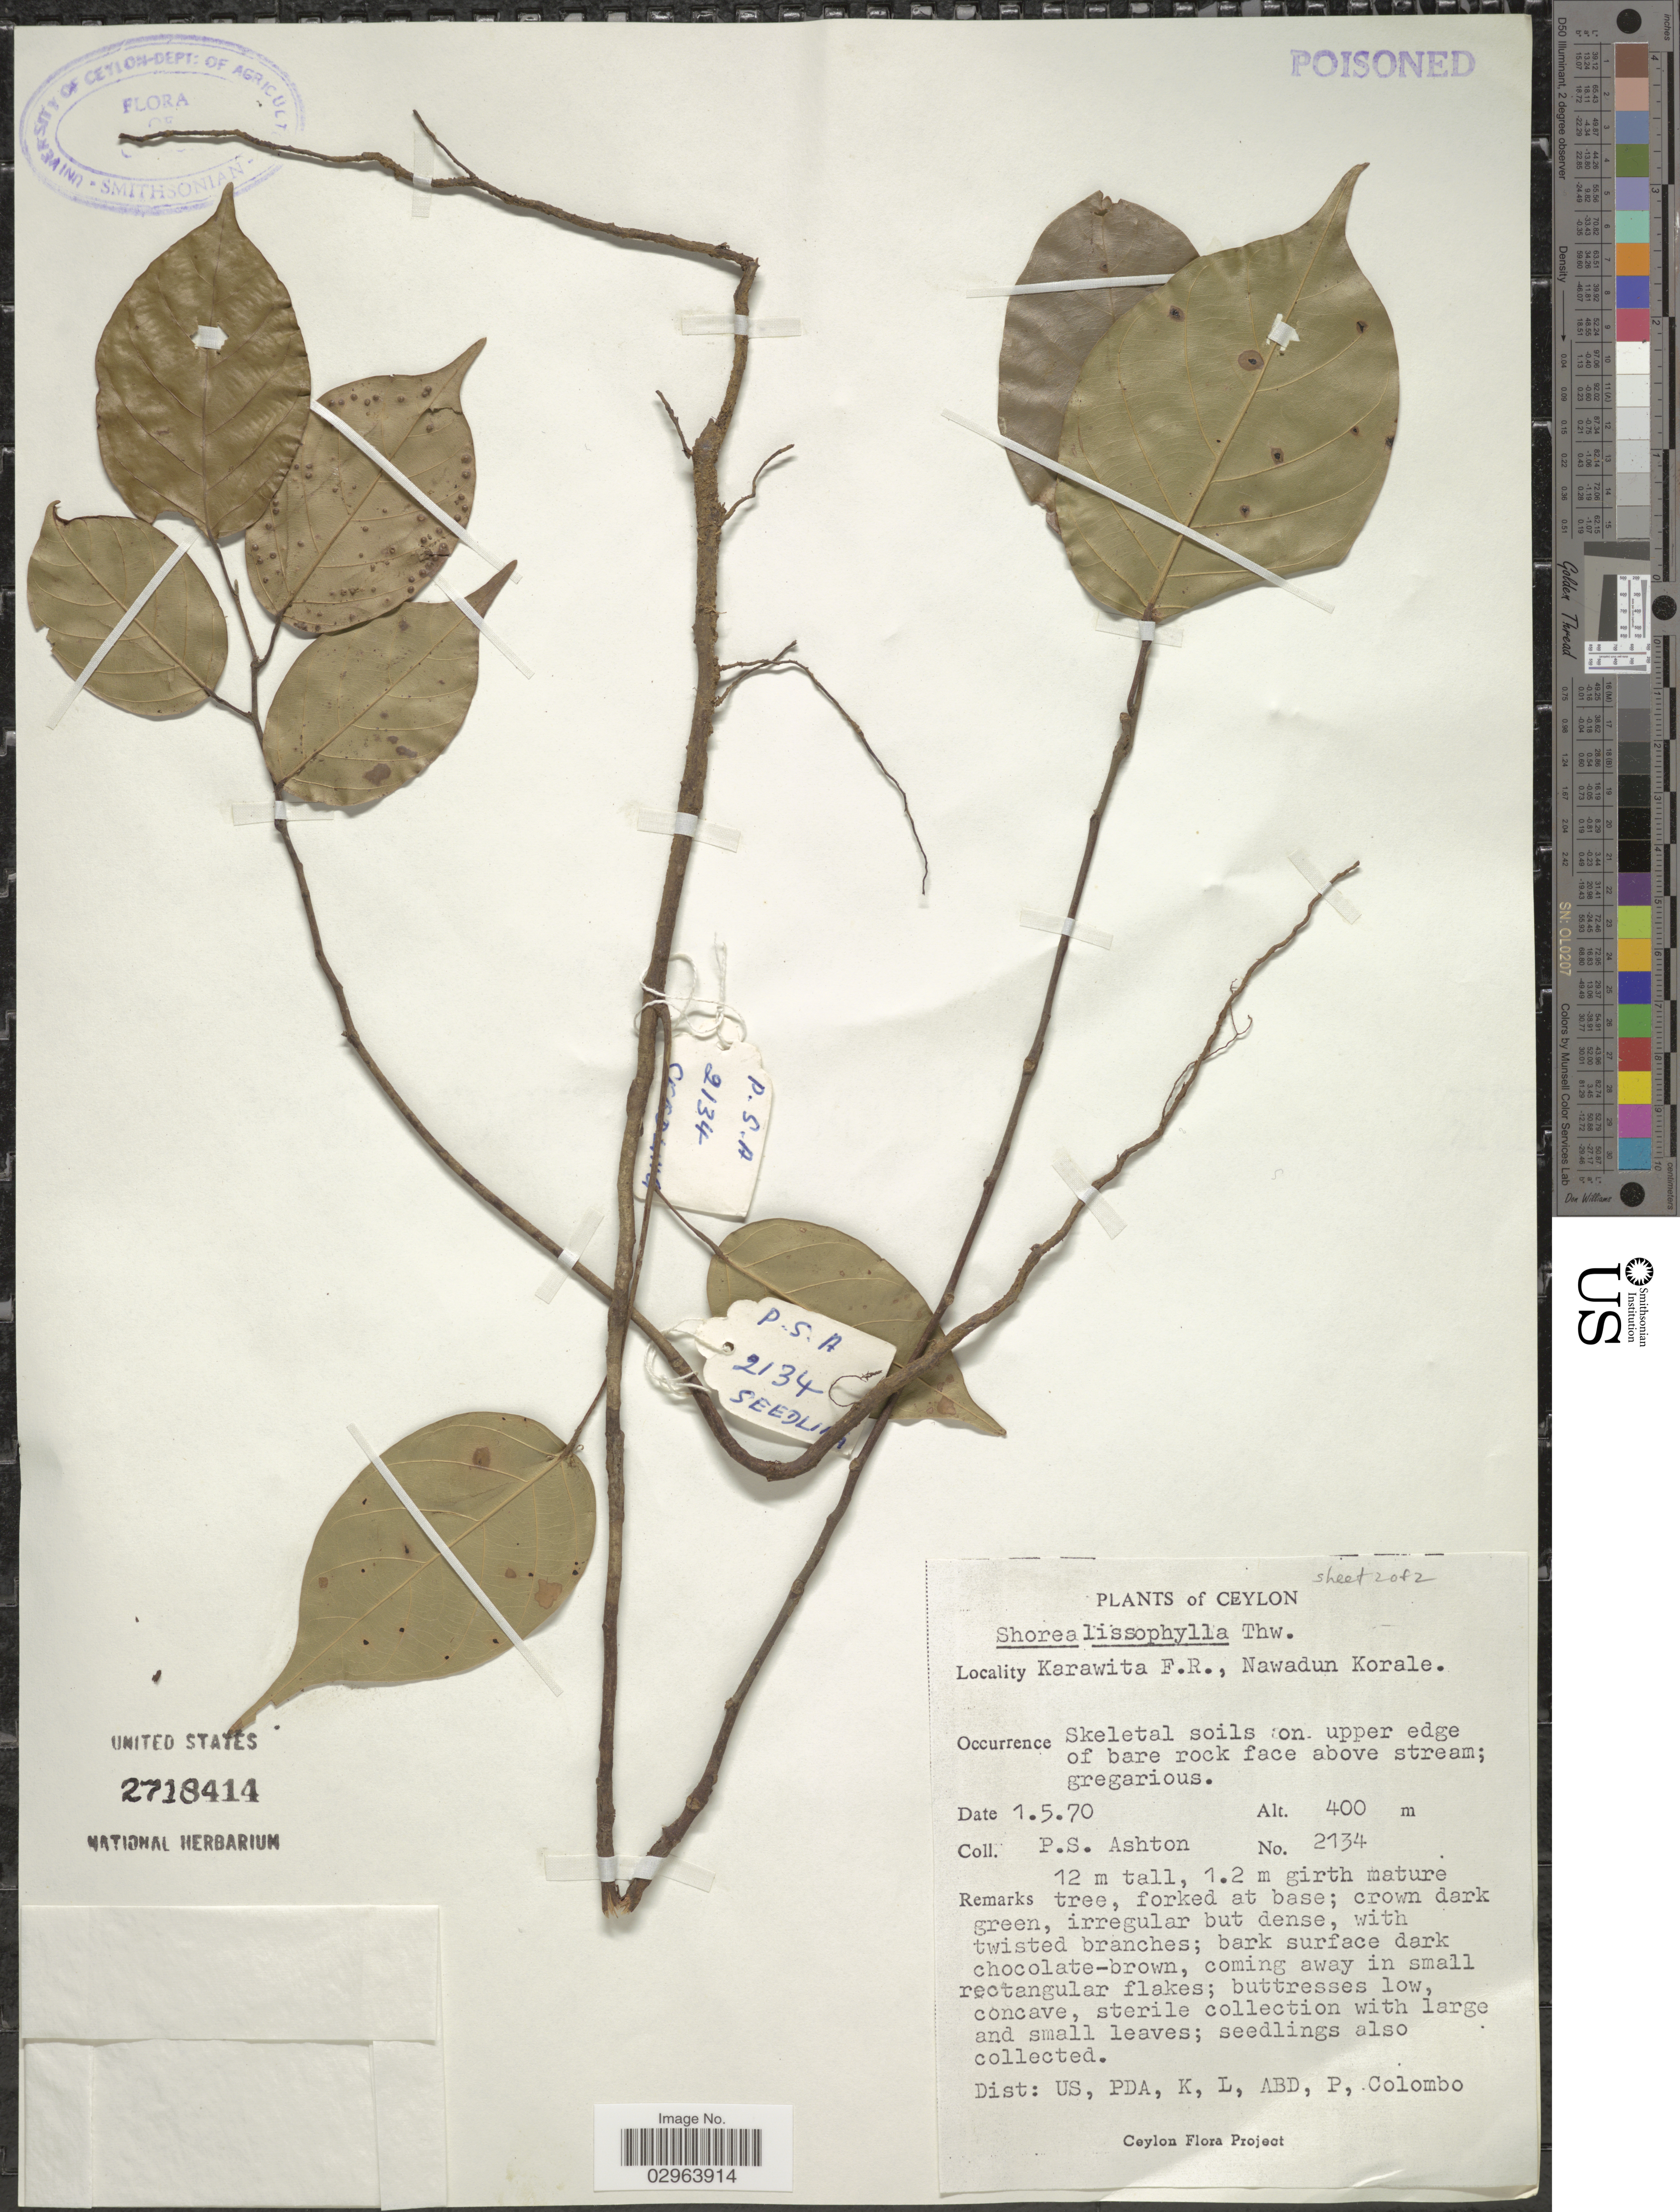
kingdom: Plantae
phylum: Tracheophyta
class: Magnoliopsida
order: Malvales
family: Dipterocarpaceae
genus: Shorea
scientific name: Shorea lissophylla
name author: Thwaites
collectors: P. S. Ashton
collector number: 2134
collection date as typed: Transcribed d/m/y: 1/5/70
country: Sri Lanka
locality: Ceylon, Karawita F.R., Nawadun Korale.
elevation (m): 400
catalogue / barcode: US 2718414